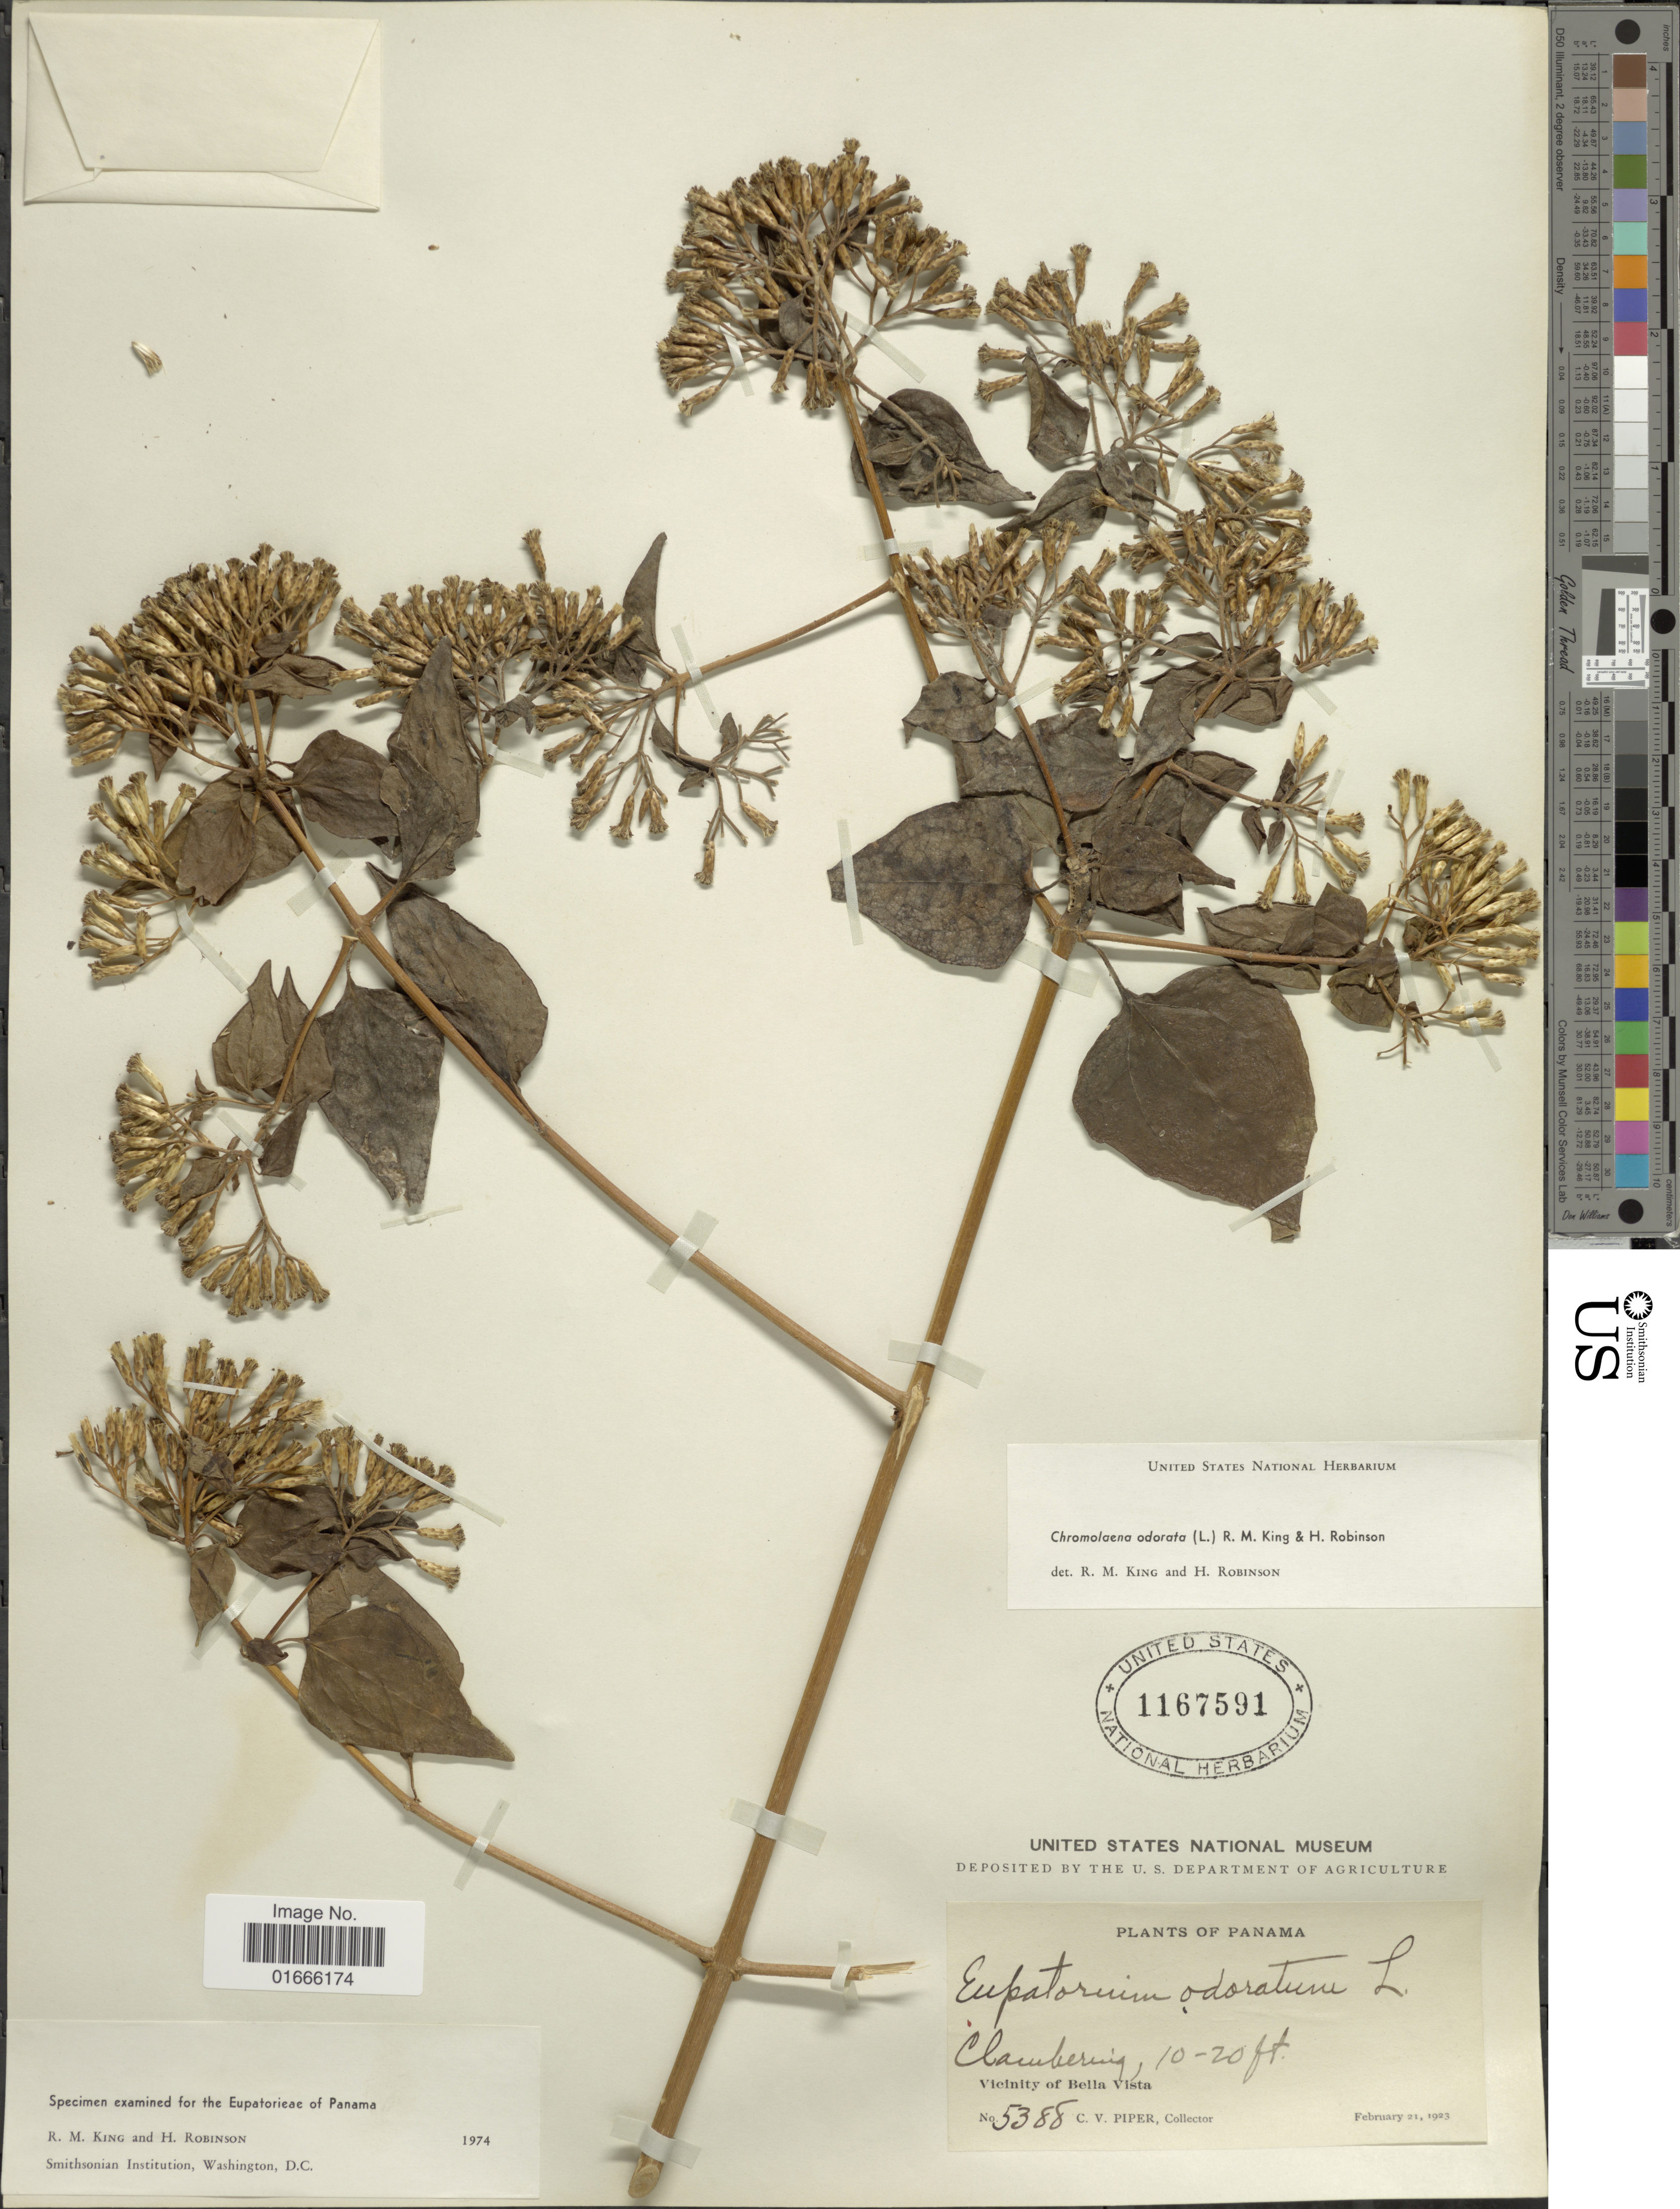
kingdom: Plantae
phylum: Tracheophyta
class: Magnoliopsida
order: Asterales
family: Asteraceae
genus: Chromolaena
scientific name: Chromolaena odorata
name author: (L.) R.M. King & H. Rob.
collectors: C. V. Piper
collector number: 5388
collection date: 1923-02-21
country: Panama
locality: Vicinity of Bella Vista.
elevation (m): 3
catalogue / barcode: US 1167591